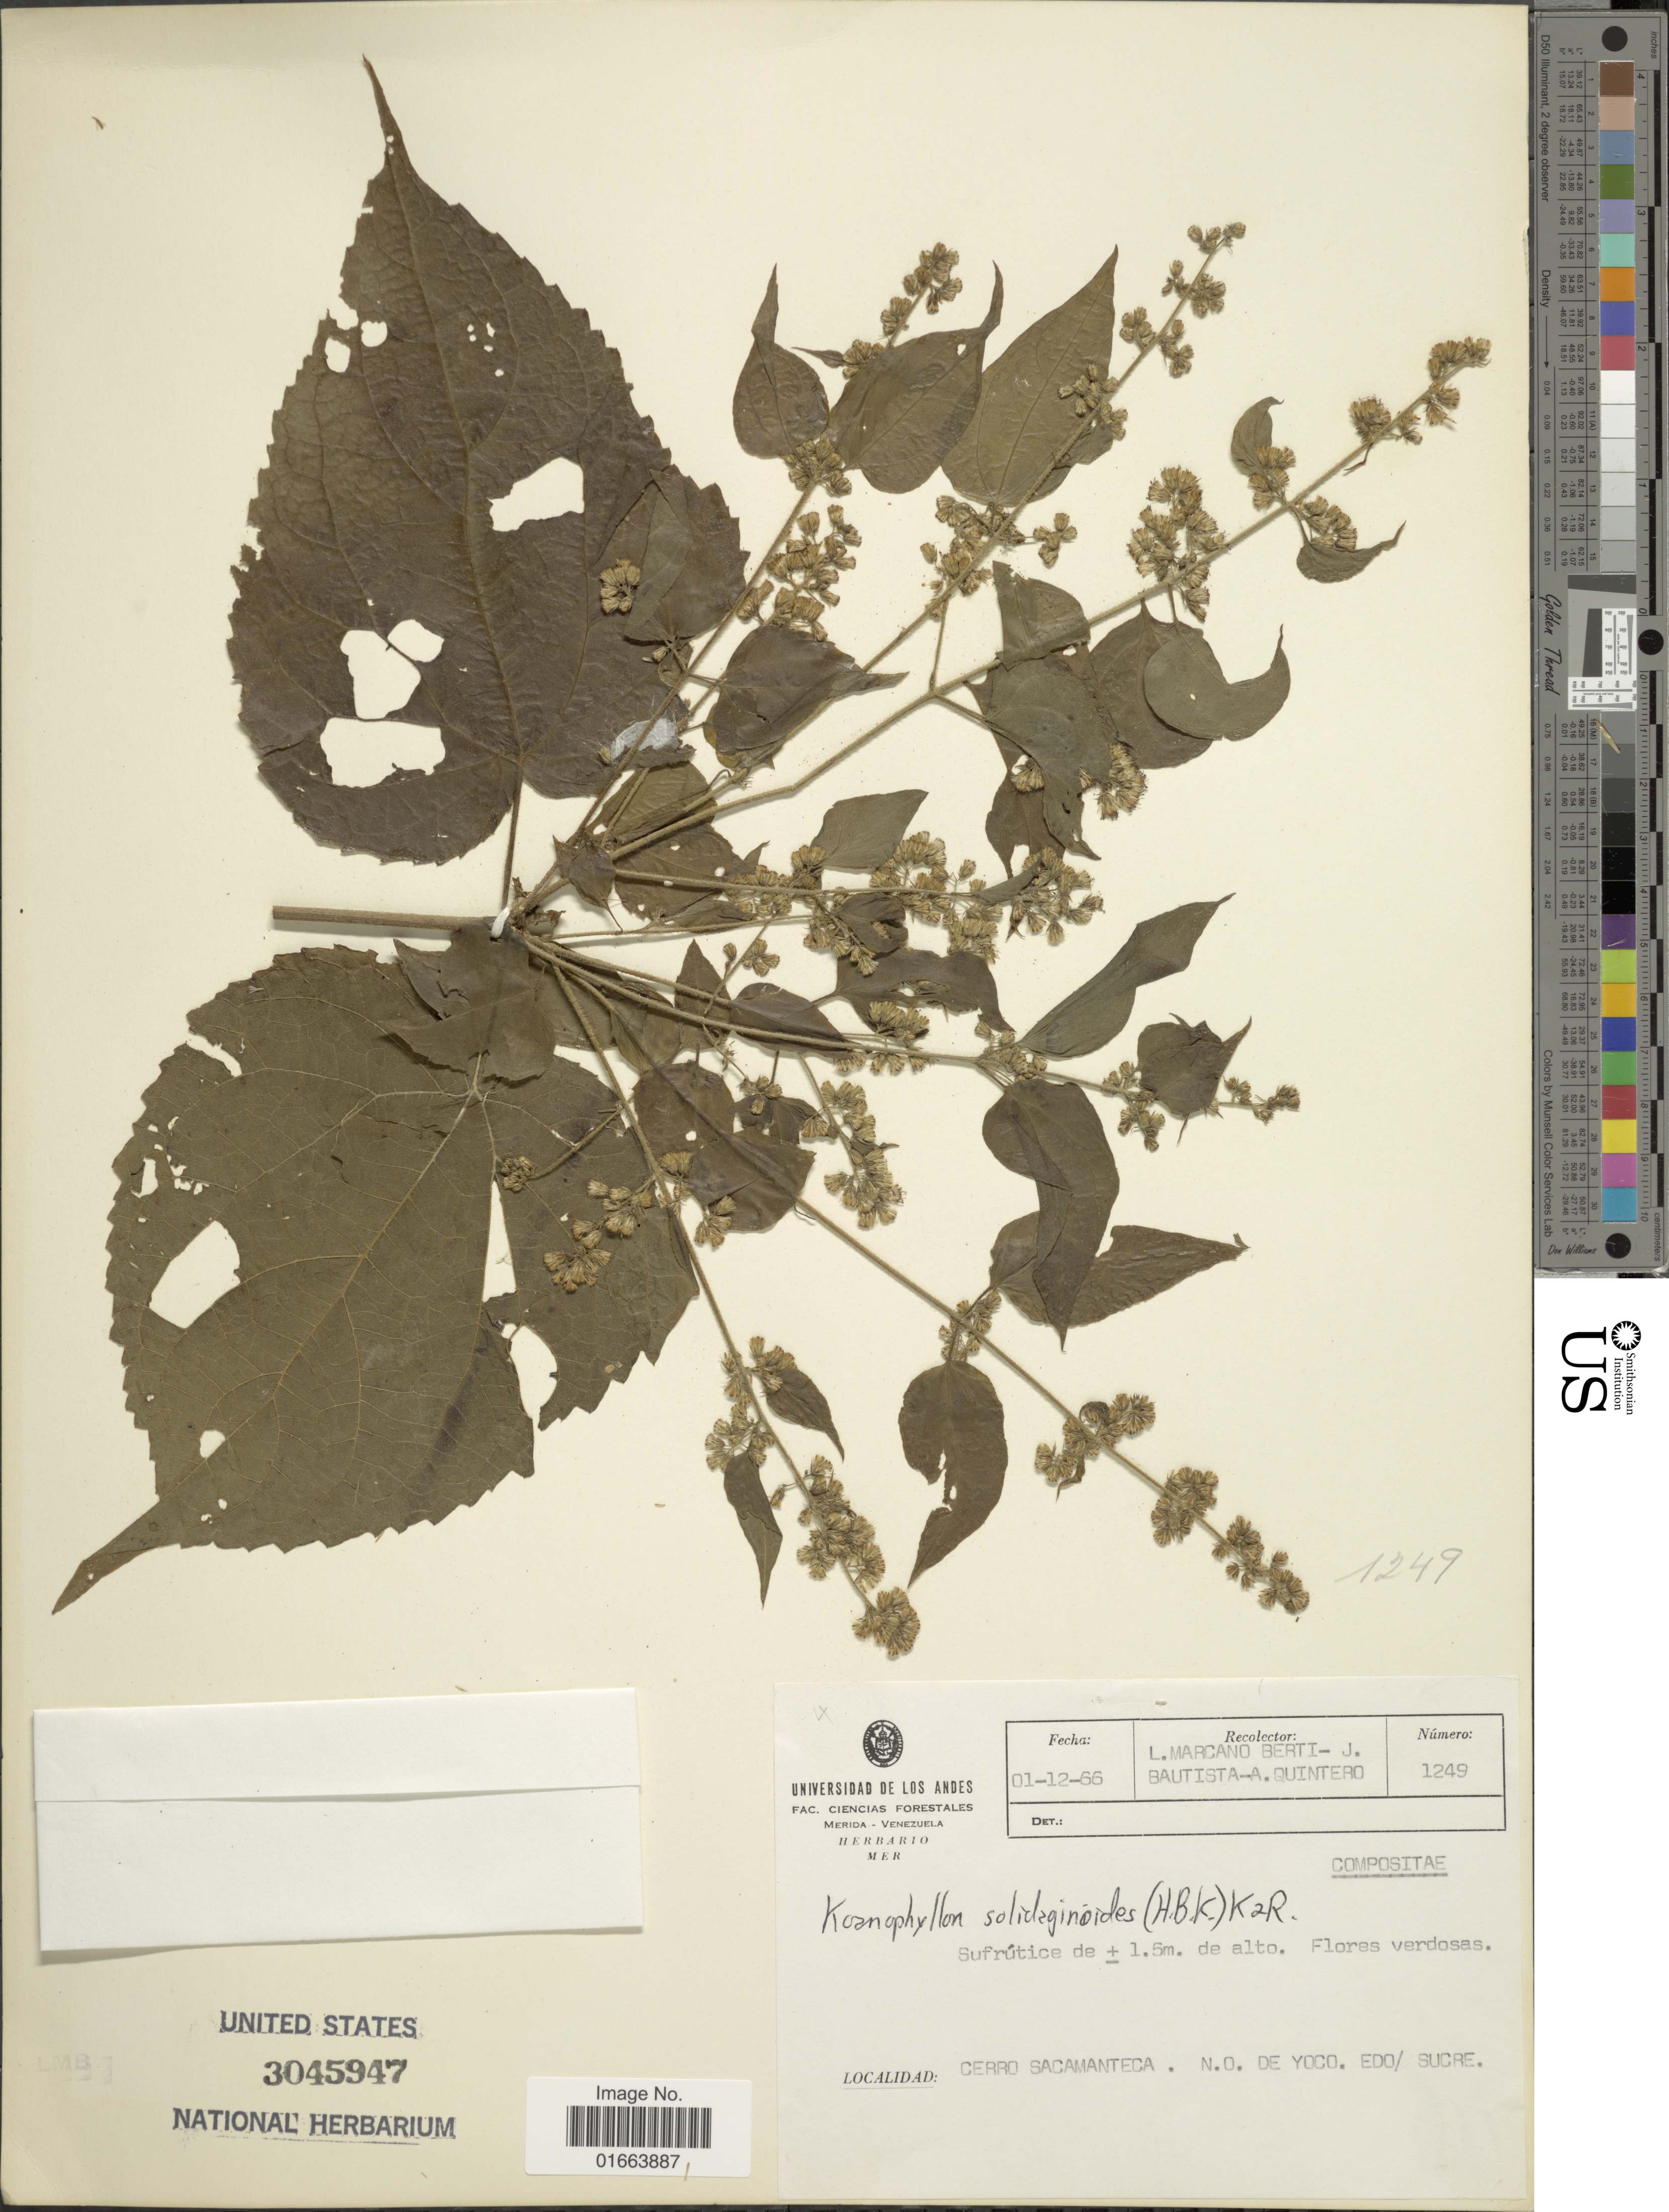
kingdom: Plantae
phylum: Tracheophyta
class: Magnoliopsida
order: Asterales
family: Asteraceae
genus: Koanophyllon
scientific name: Koanophyllon solidaginoides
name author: (Kunth) R.M. King & H. Rob.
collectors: L. Marcano-Berti, J. Lopez-Bautista & A. Quintero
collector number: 1249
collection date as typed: Transcribed d/m/y: 1/12/66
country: Venezuela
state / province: Sucre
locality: Cerro Sacamanteca. N.O. de Yoco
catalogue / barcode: US 3045947